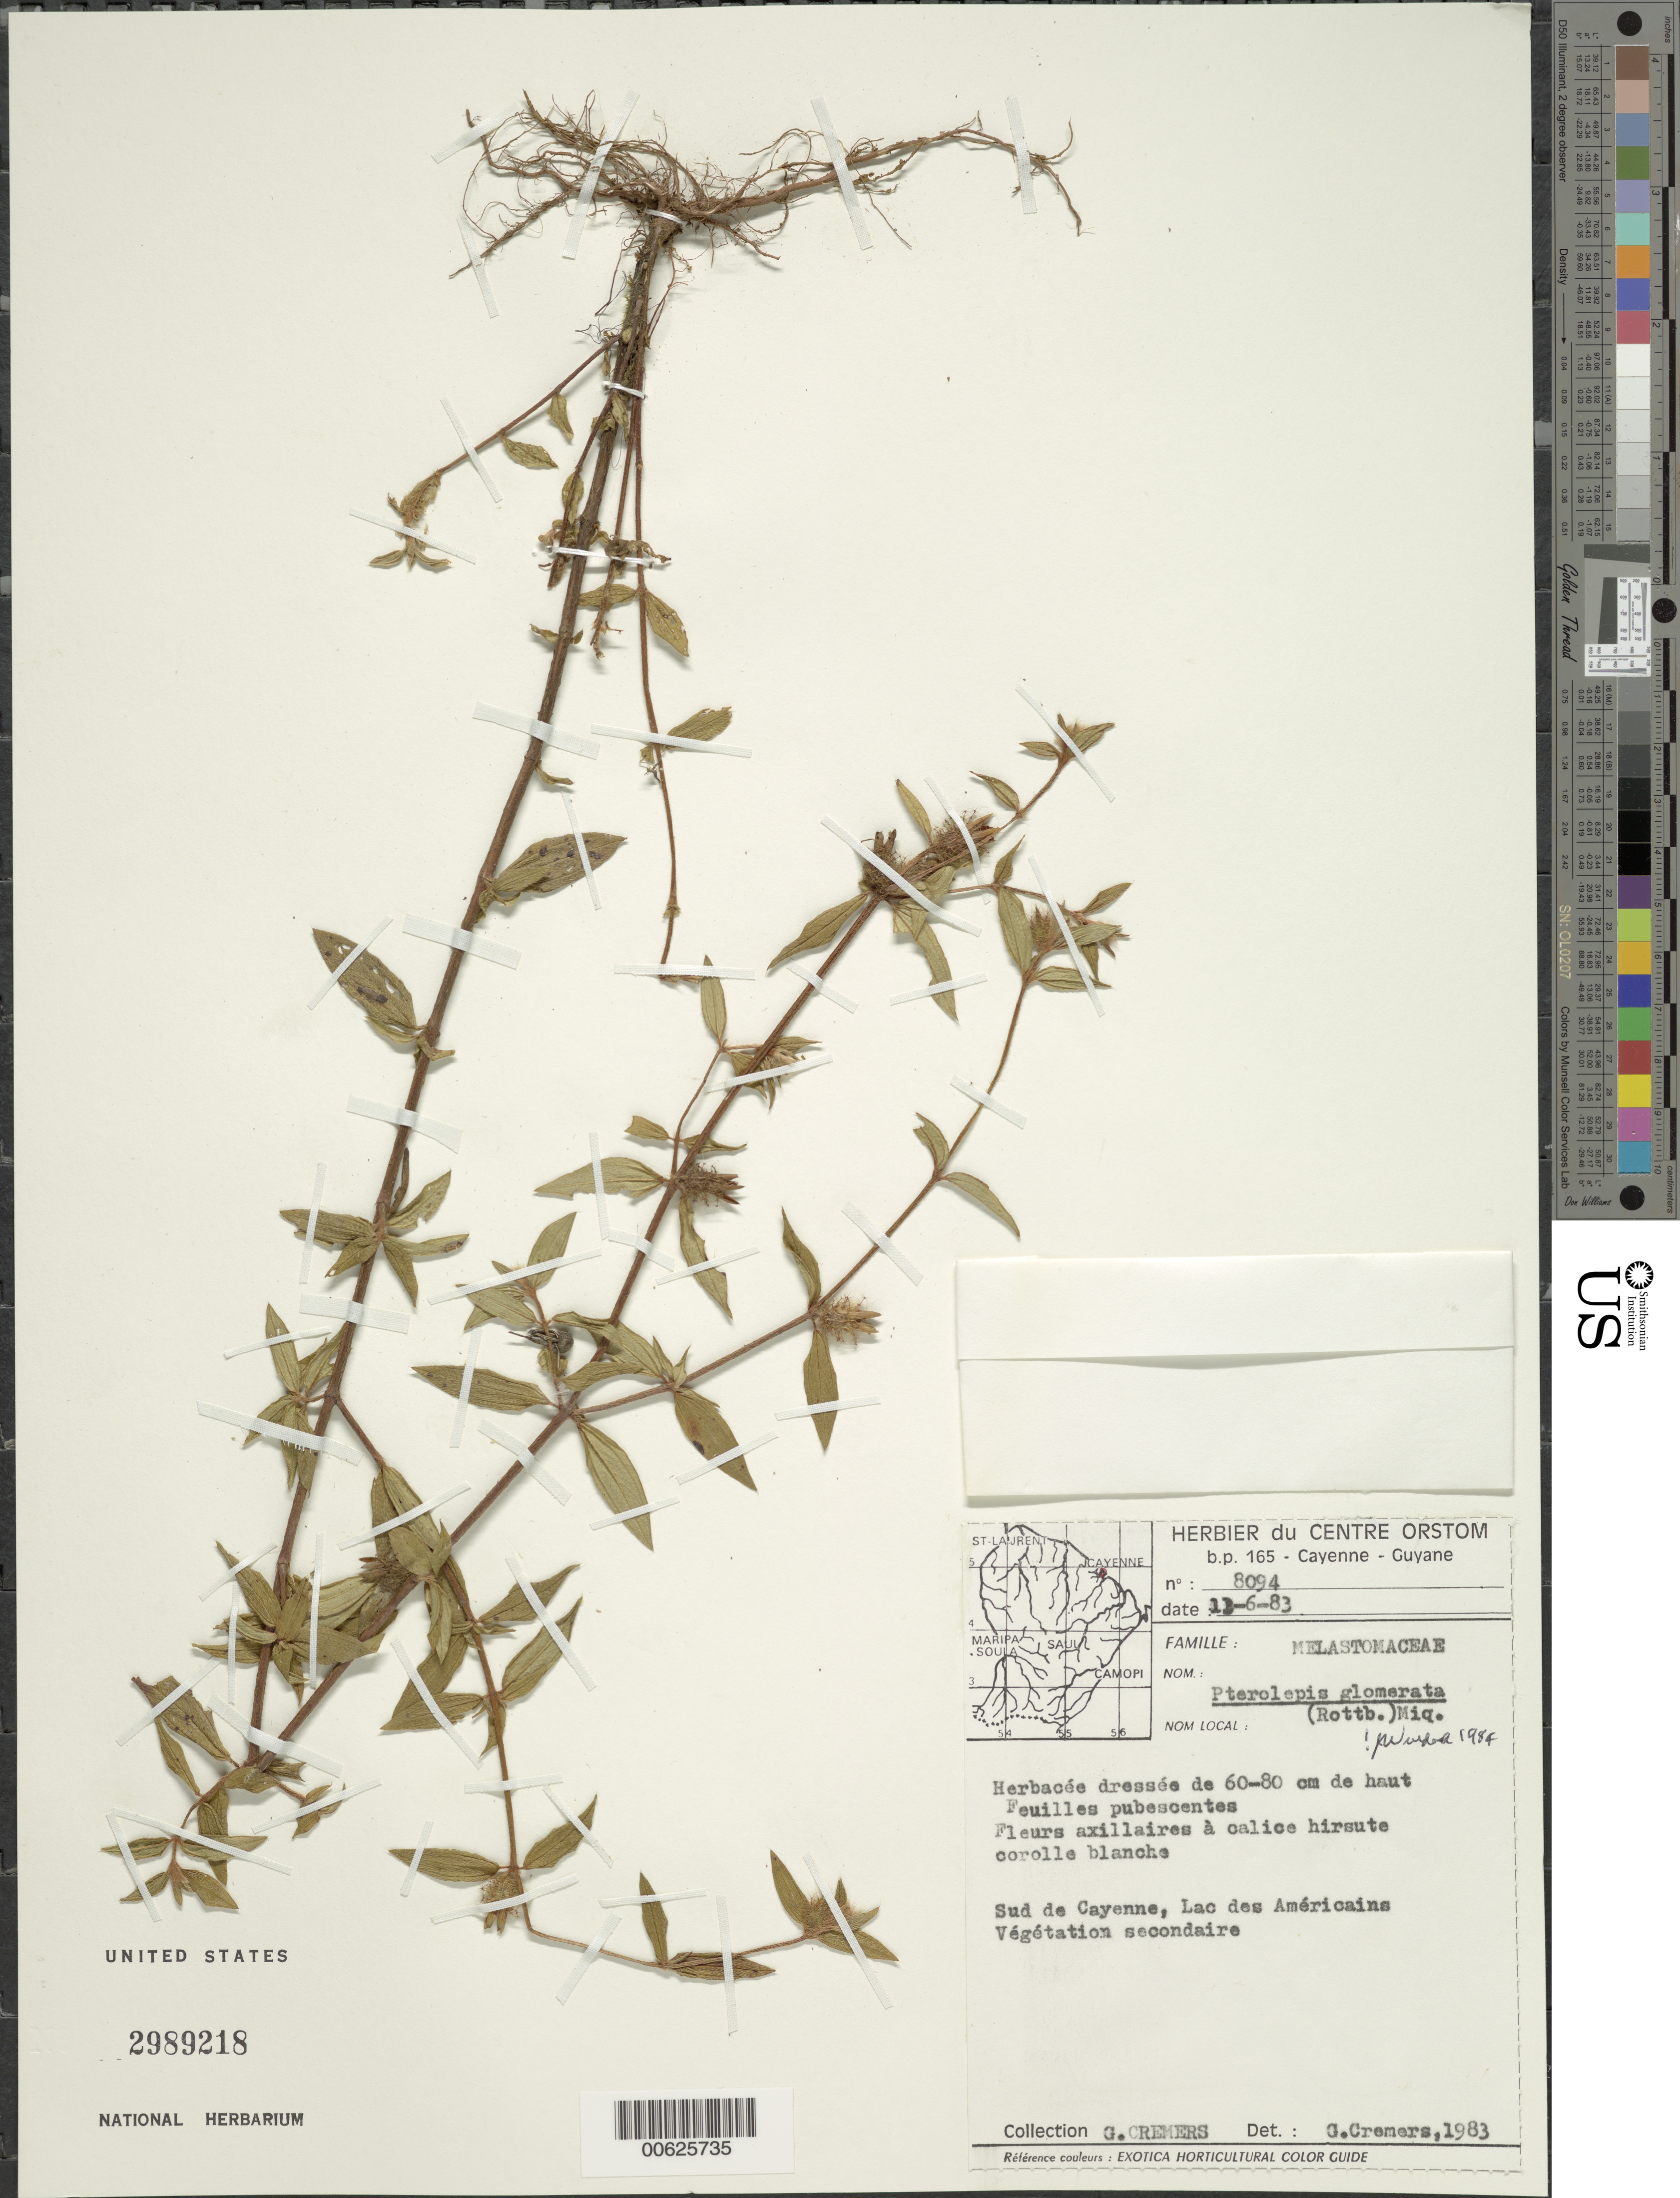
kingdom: Plantae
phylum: Tracheophyta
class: Magnoliopsida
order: Myrtales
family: Melastomataceae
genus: Pterolepis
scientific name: Pterolepis glomerata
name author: (Rottb.) Miq.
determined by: Wurdack, John J., (US), US (UNITED STATES)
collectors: G. Cremers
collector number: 8094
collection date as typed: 13-Jun-83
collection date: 1983-06-13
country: French Guiana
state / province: Cayenne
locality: Cayenne, S of, Lac des Américains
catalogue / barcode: US 2989218